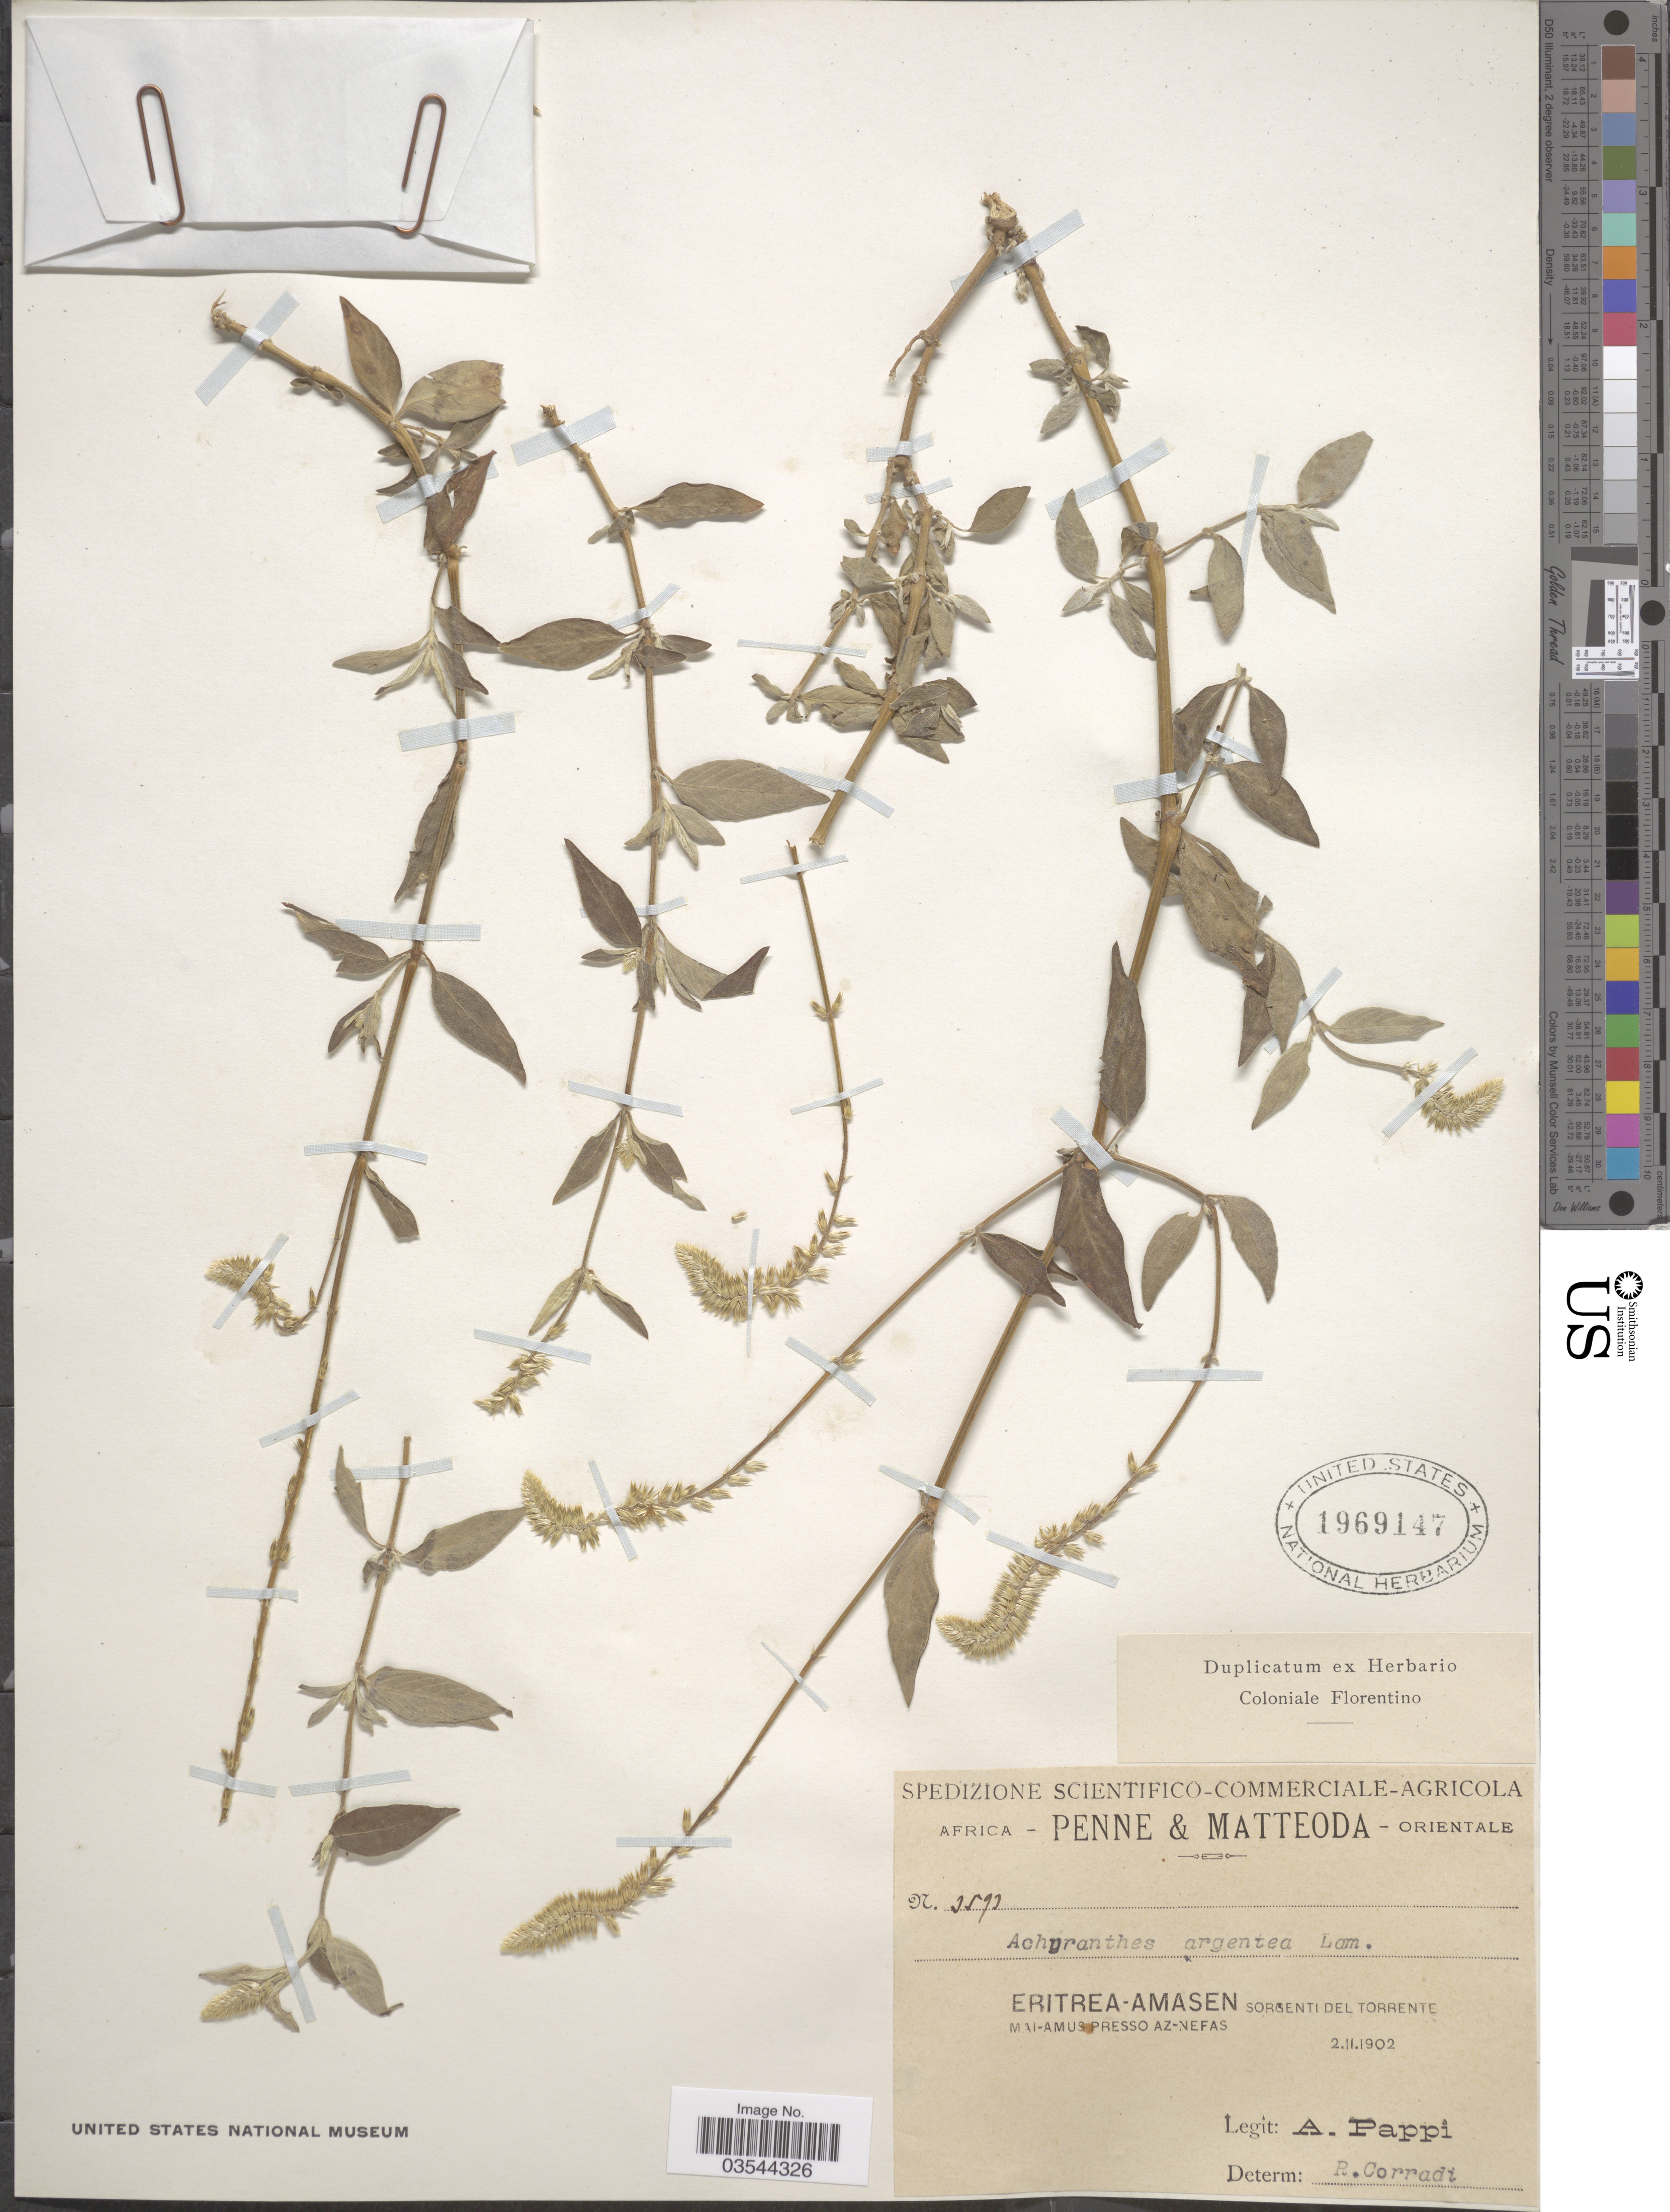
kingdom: Plantae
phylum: Tracheophyta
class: Magnoliopsida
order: Caryophyllales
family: Amaranthaceae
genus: Achyranthes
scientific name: Achyranthes aspera var. sicula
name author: L.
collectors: A. Pappi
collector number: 3593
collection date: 1902-11-02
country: Eritrea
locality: Africa Orientale. Eritrea-Amasen Sorgenti del Torrente Mai-Amus Presso Az-Nefas.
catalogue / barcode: US 1969147